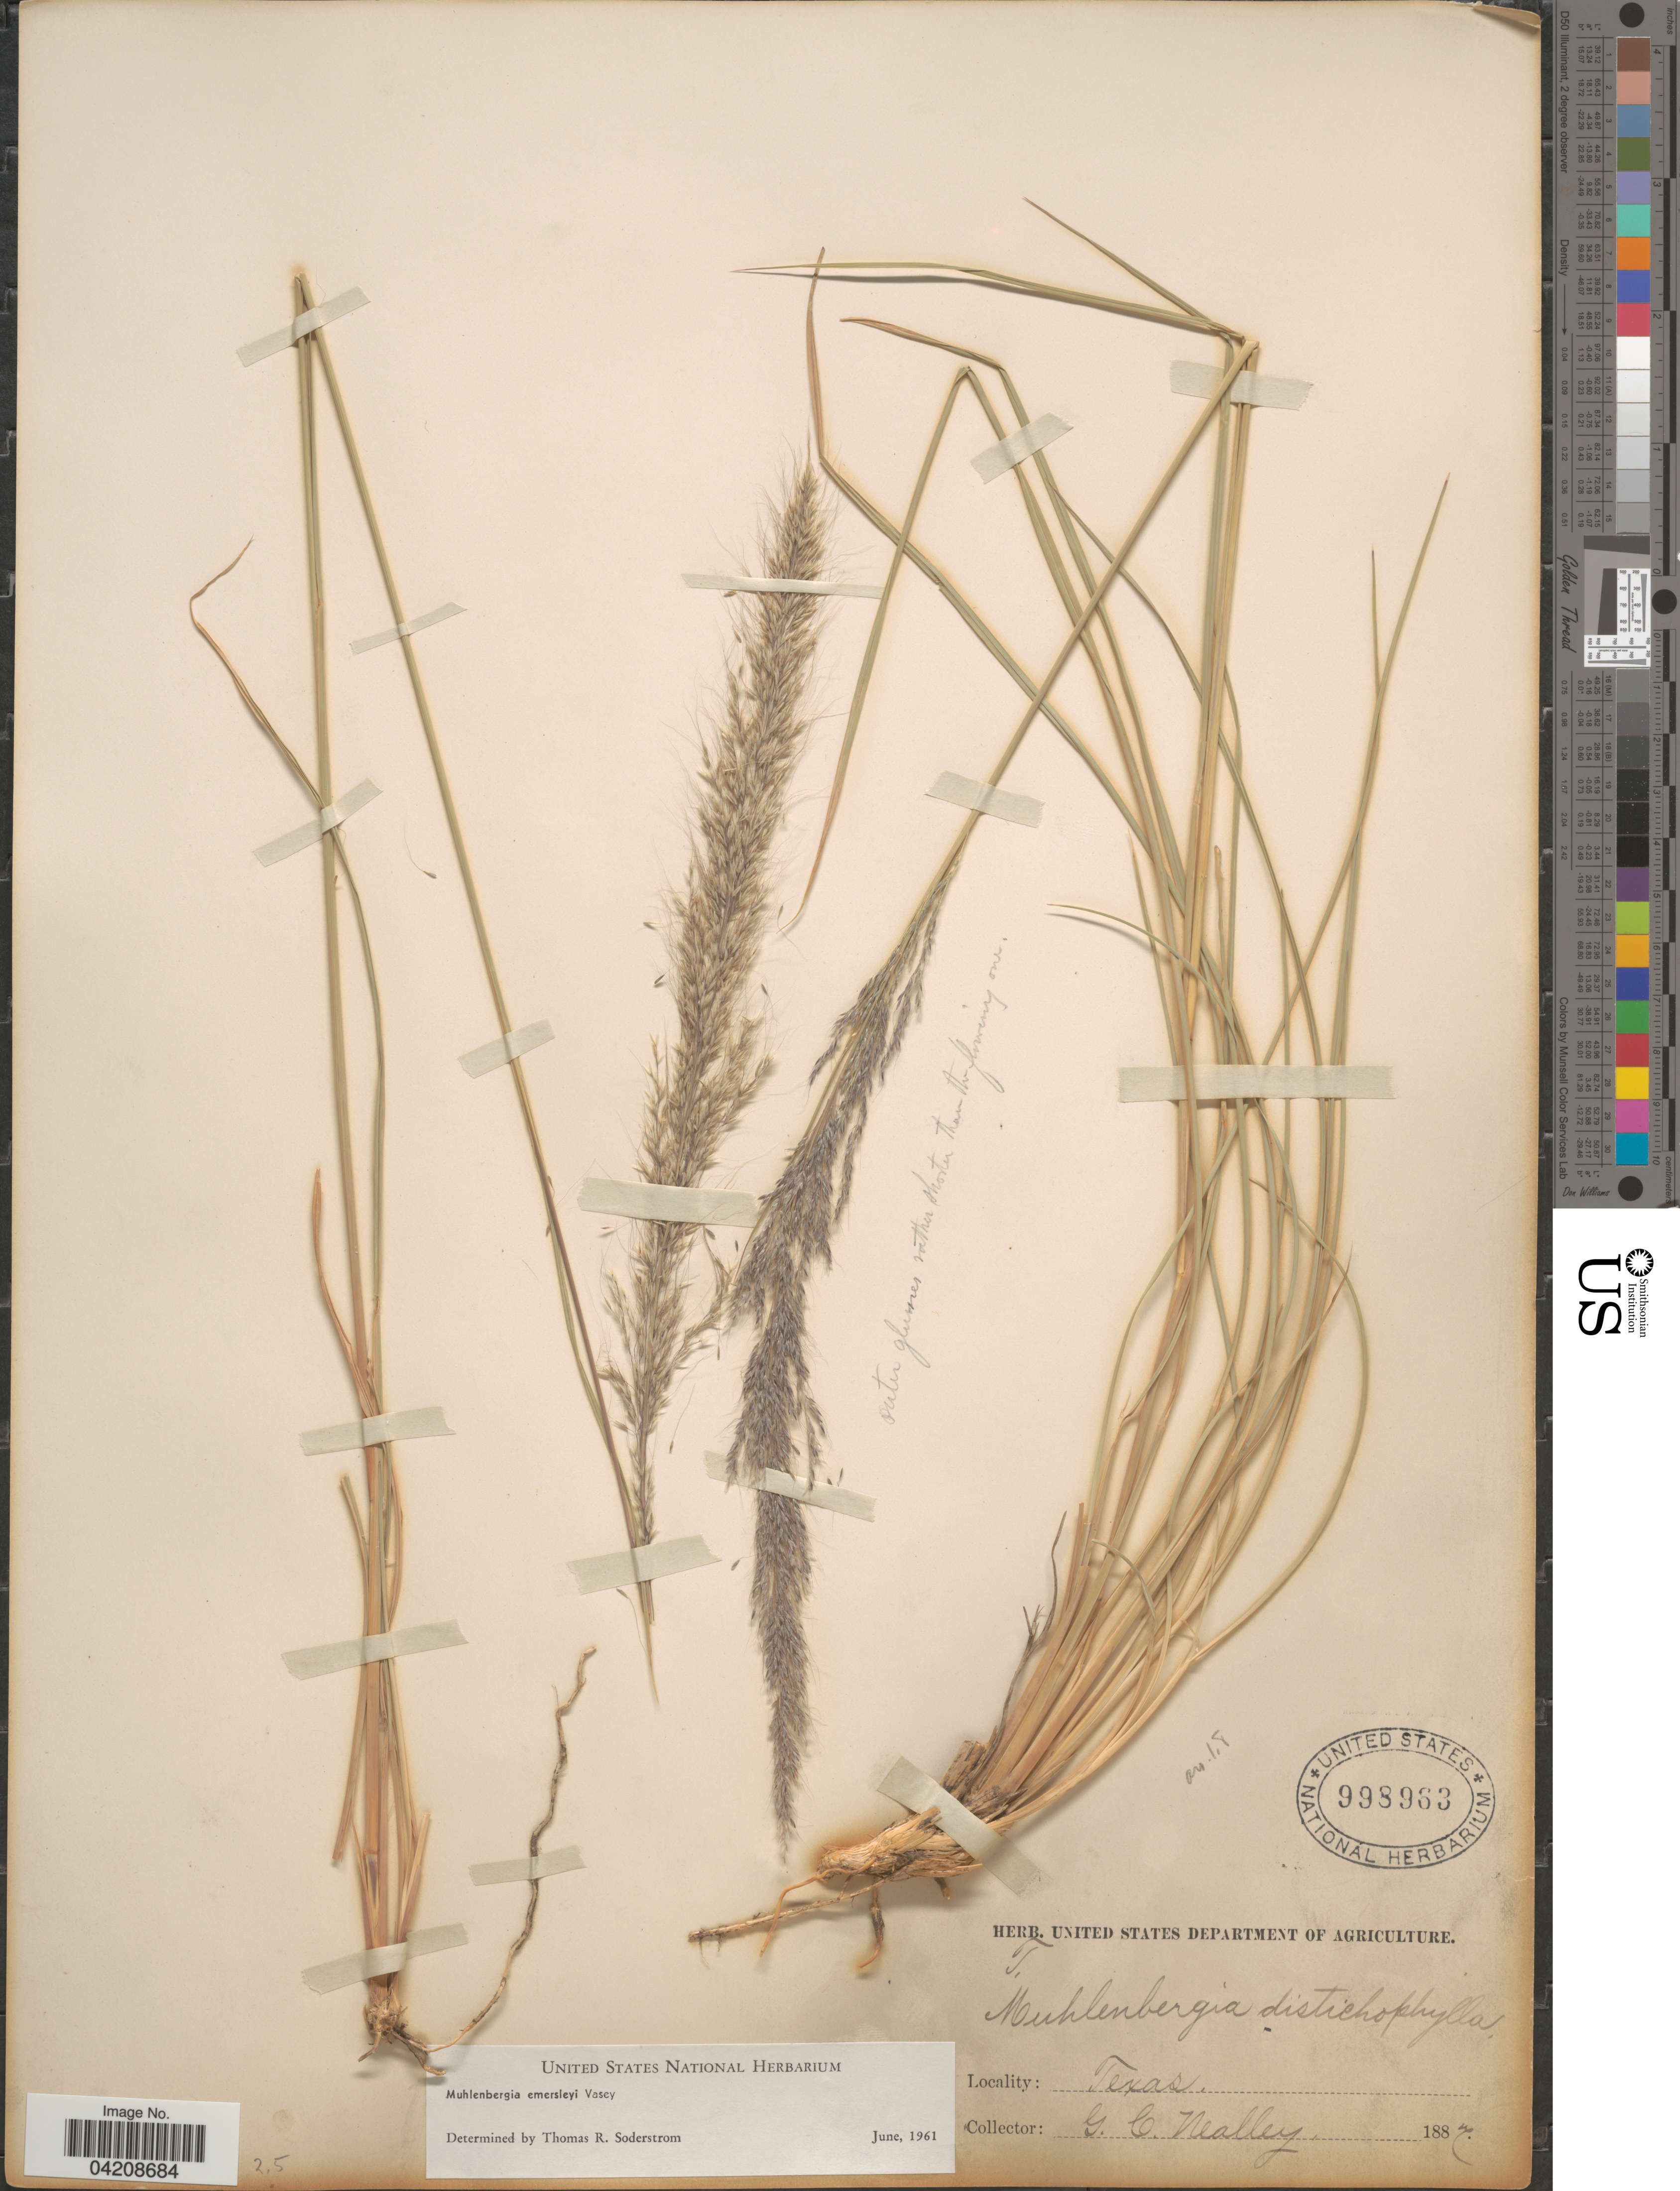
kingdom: Plantae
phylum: Tracheophyta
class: Liliopsida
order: Poales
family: Poaceae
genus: Muhlenbergia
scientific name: Muhlenbergia emersleyi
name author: Vasey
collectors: G. C. Nealley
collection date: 1887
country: United States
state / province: Texas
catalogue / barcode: US 998963